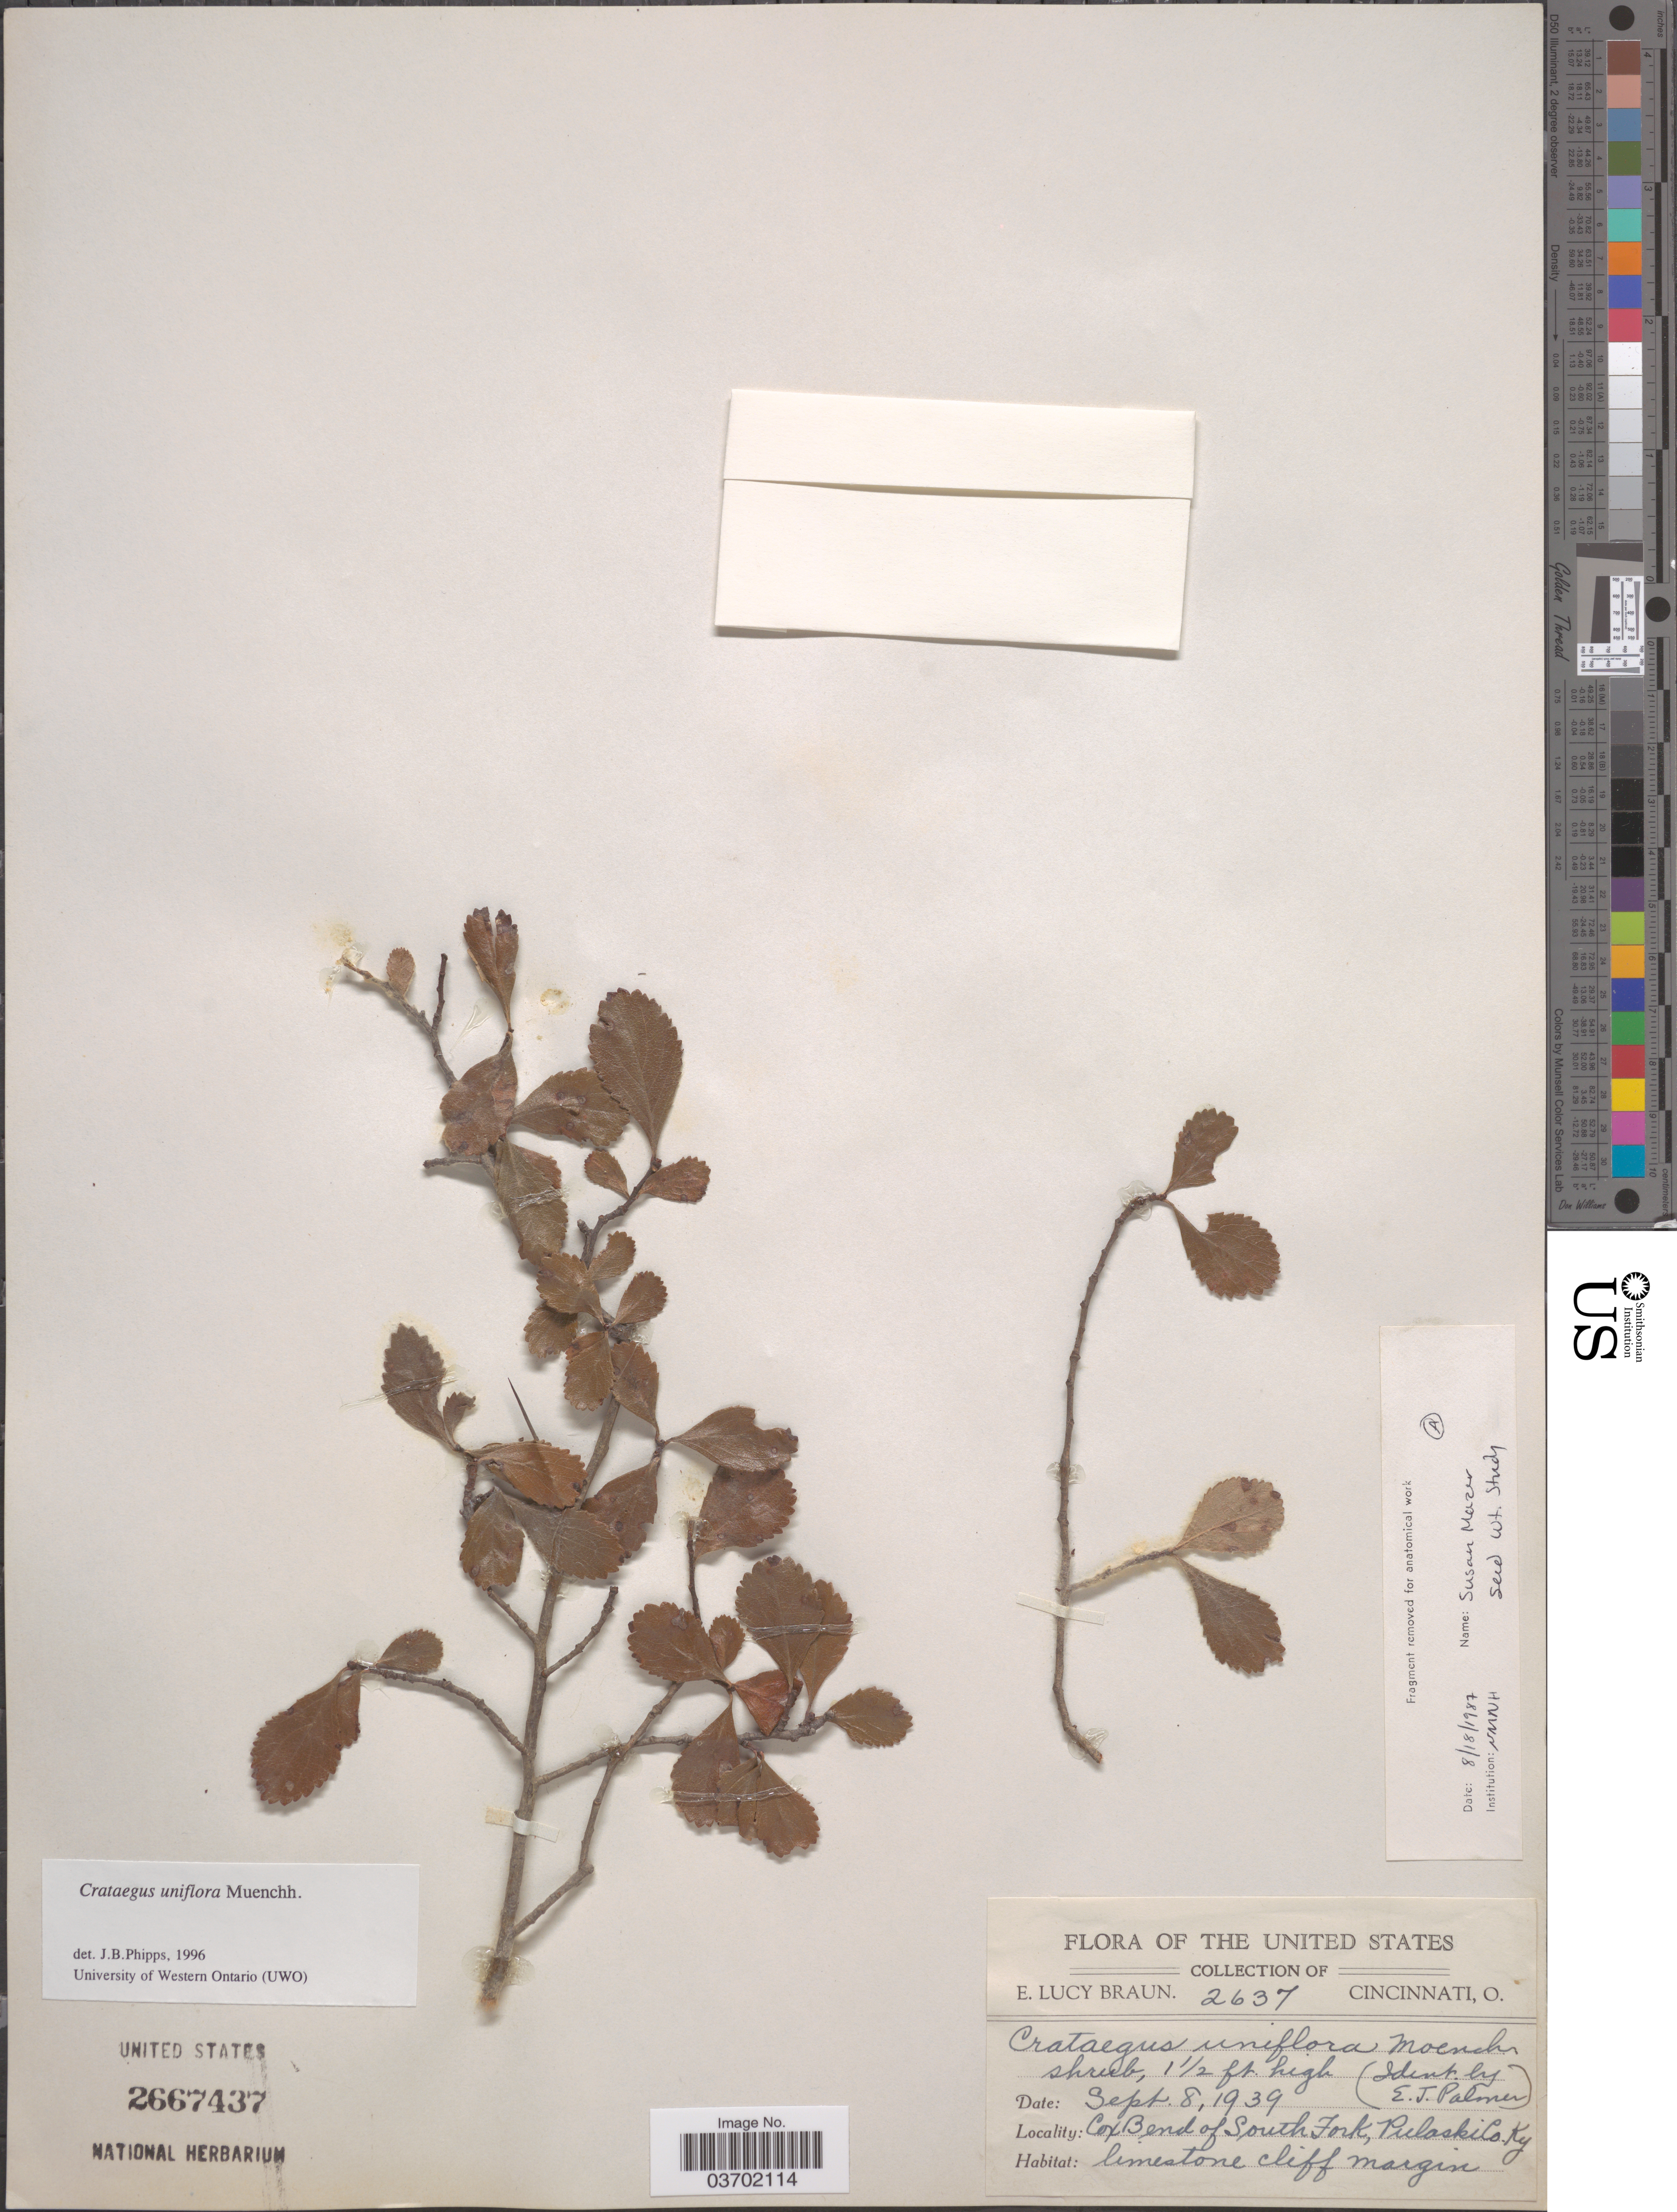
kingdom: Plantae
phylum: Tracheophyta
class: Magnoliopsida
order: Rosales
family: Rosaceae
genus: Crataegus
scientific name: Crataegus uniflora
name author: Münchh.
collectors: E. L. Braun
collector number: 2637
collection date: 1939-09-08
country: United States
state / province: Kentucky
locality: Cox Bend of South Fork, Pulaski Co.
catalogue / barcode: US 2667437